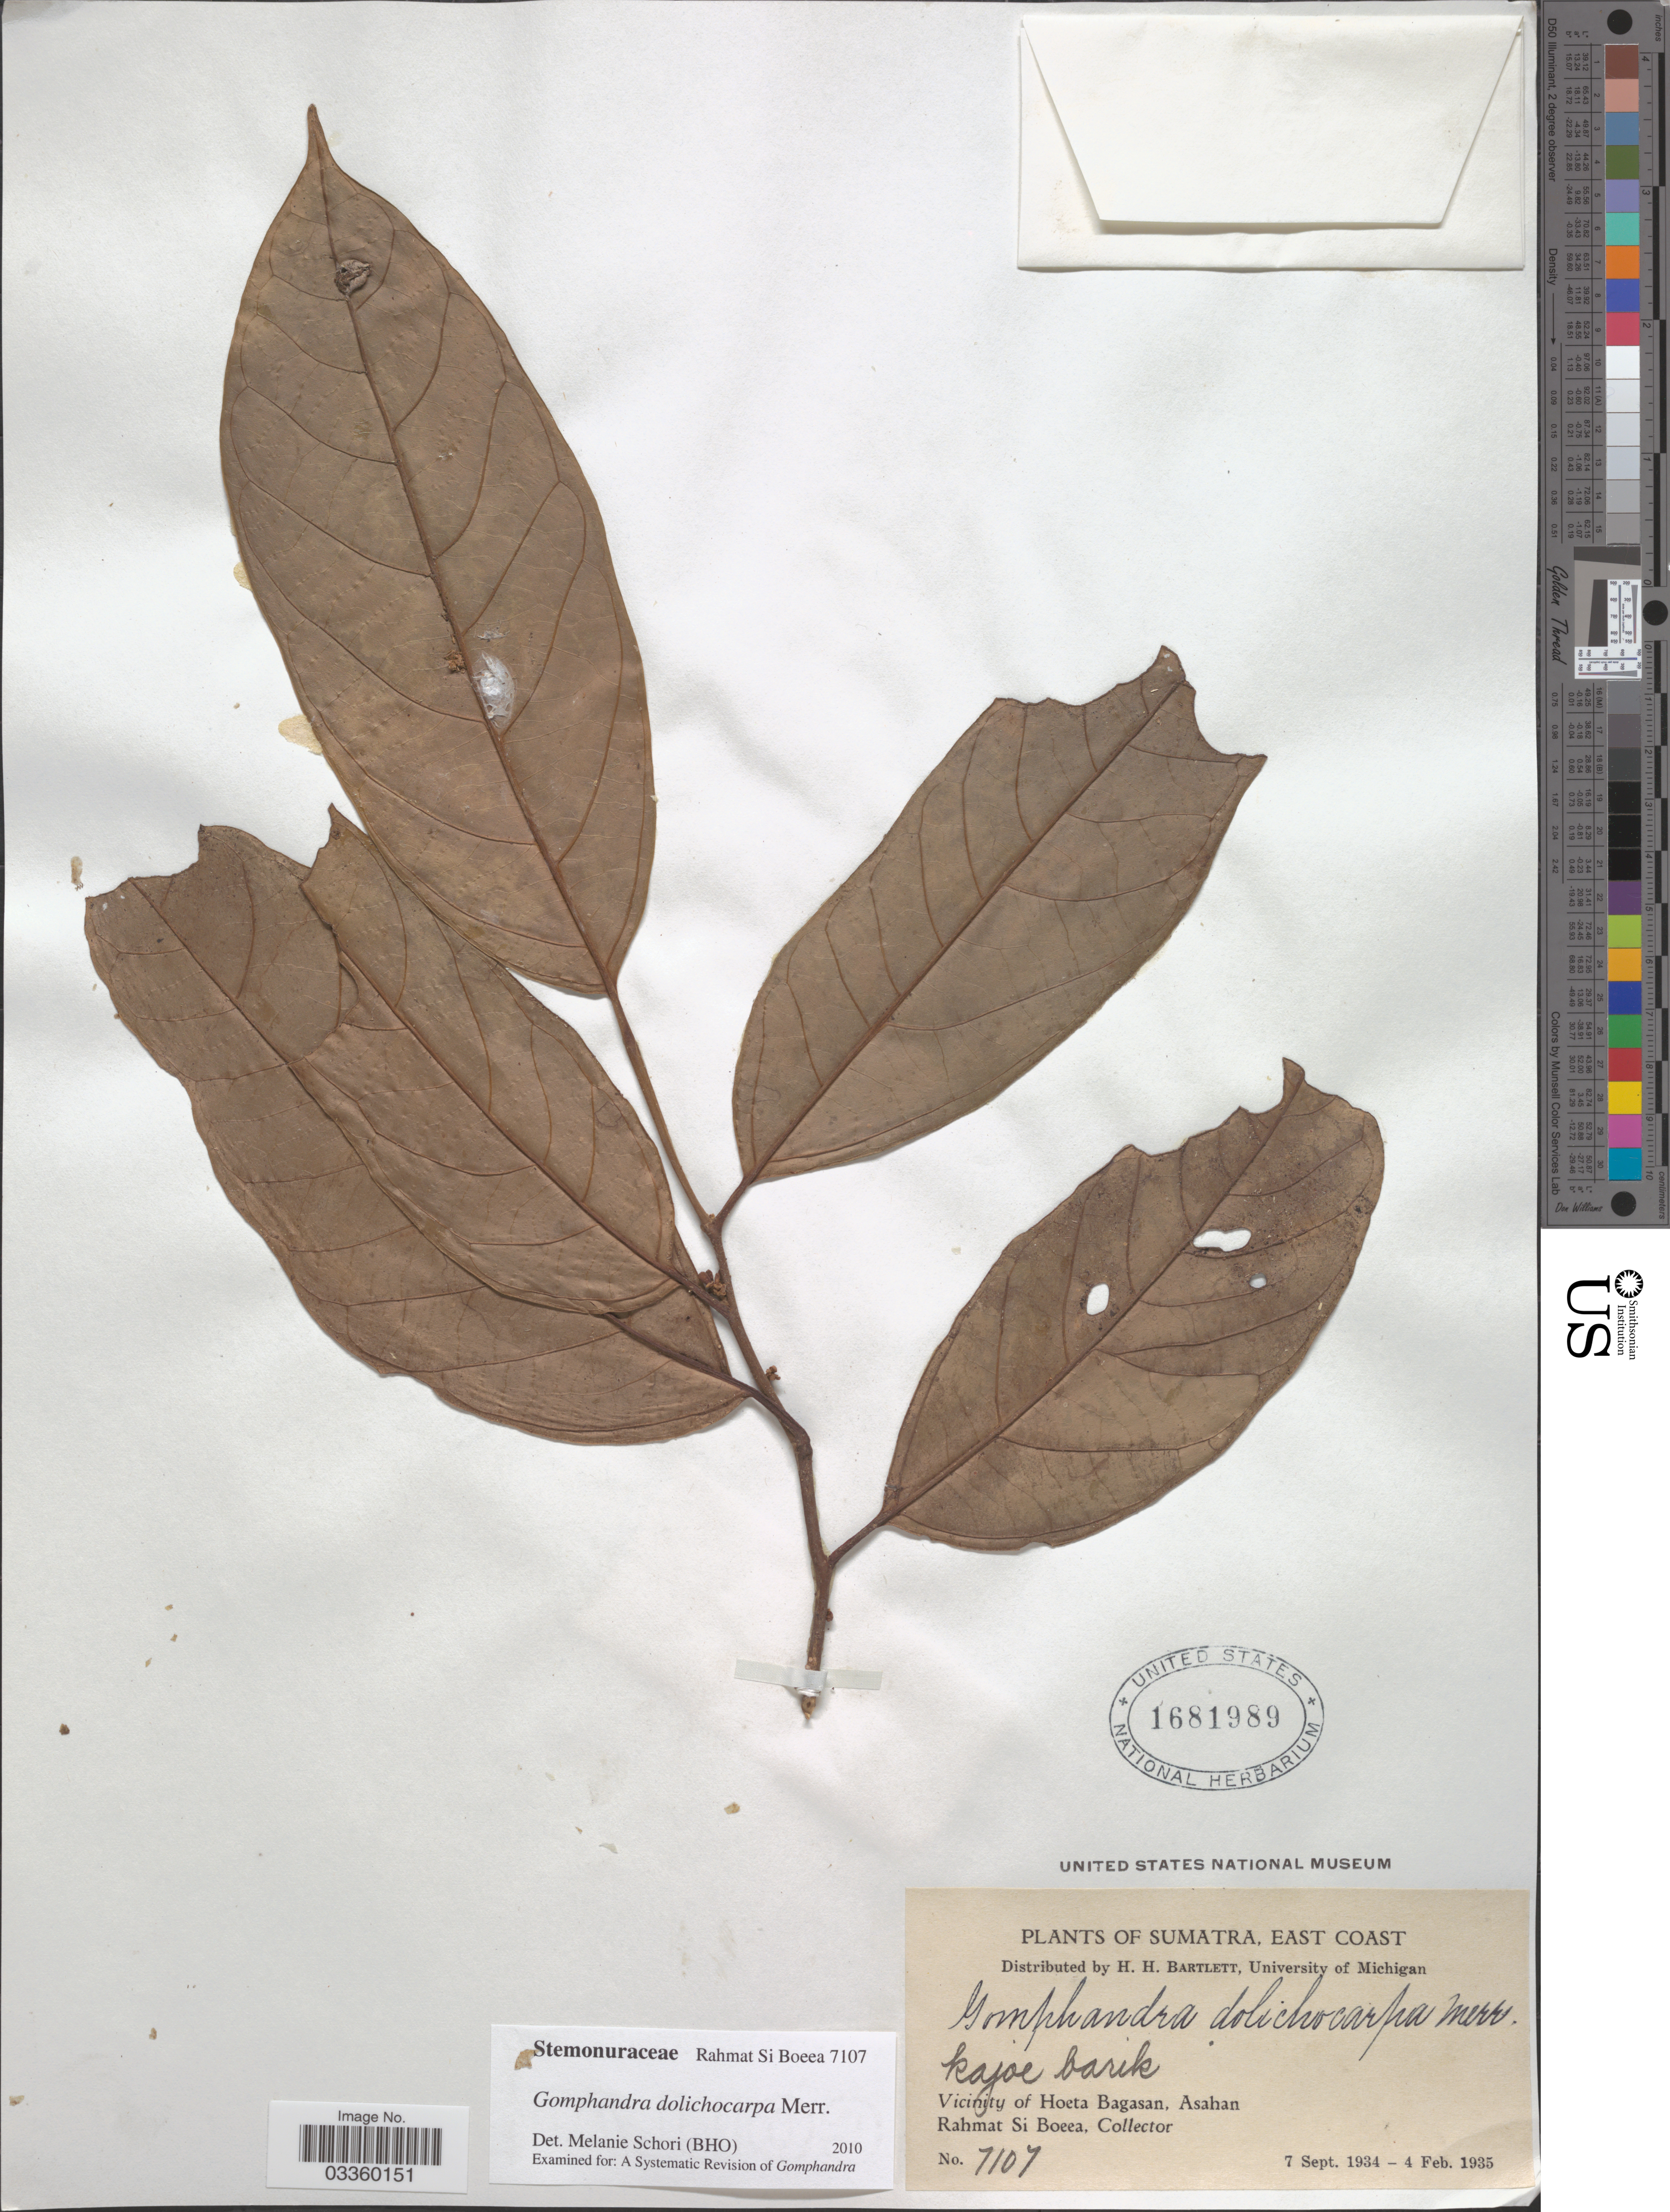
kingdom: Plantae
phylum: Tracheophyta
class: Magnoliopsida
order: Cardiopteridales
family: Stemonuraceae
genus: Gomphandra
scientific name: Gomphandra dolichocarpa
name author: Merr.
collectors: Rahmat Si Boeea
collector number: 7107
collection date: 1934-09-07/1935-02-04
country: Indonesia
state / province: Sumatra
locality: East Coast. Vicinity of Hoeta Bagasan, Asahan.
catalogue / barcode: US 1681989